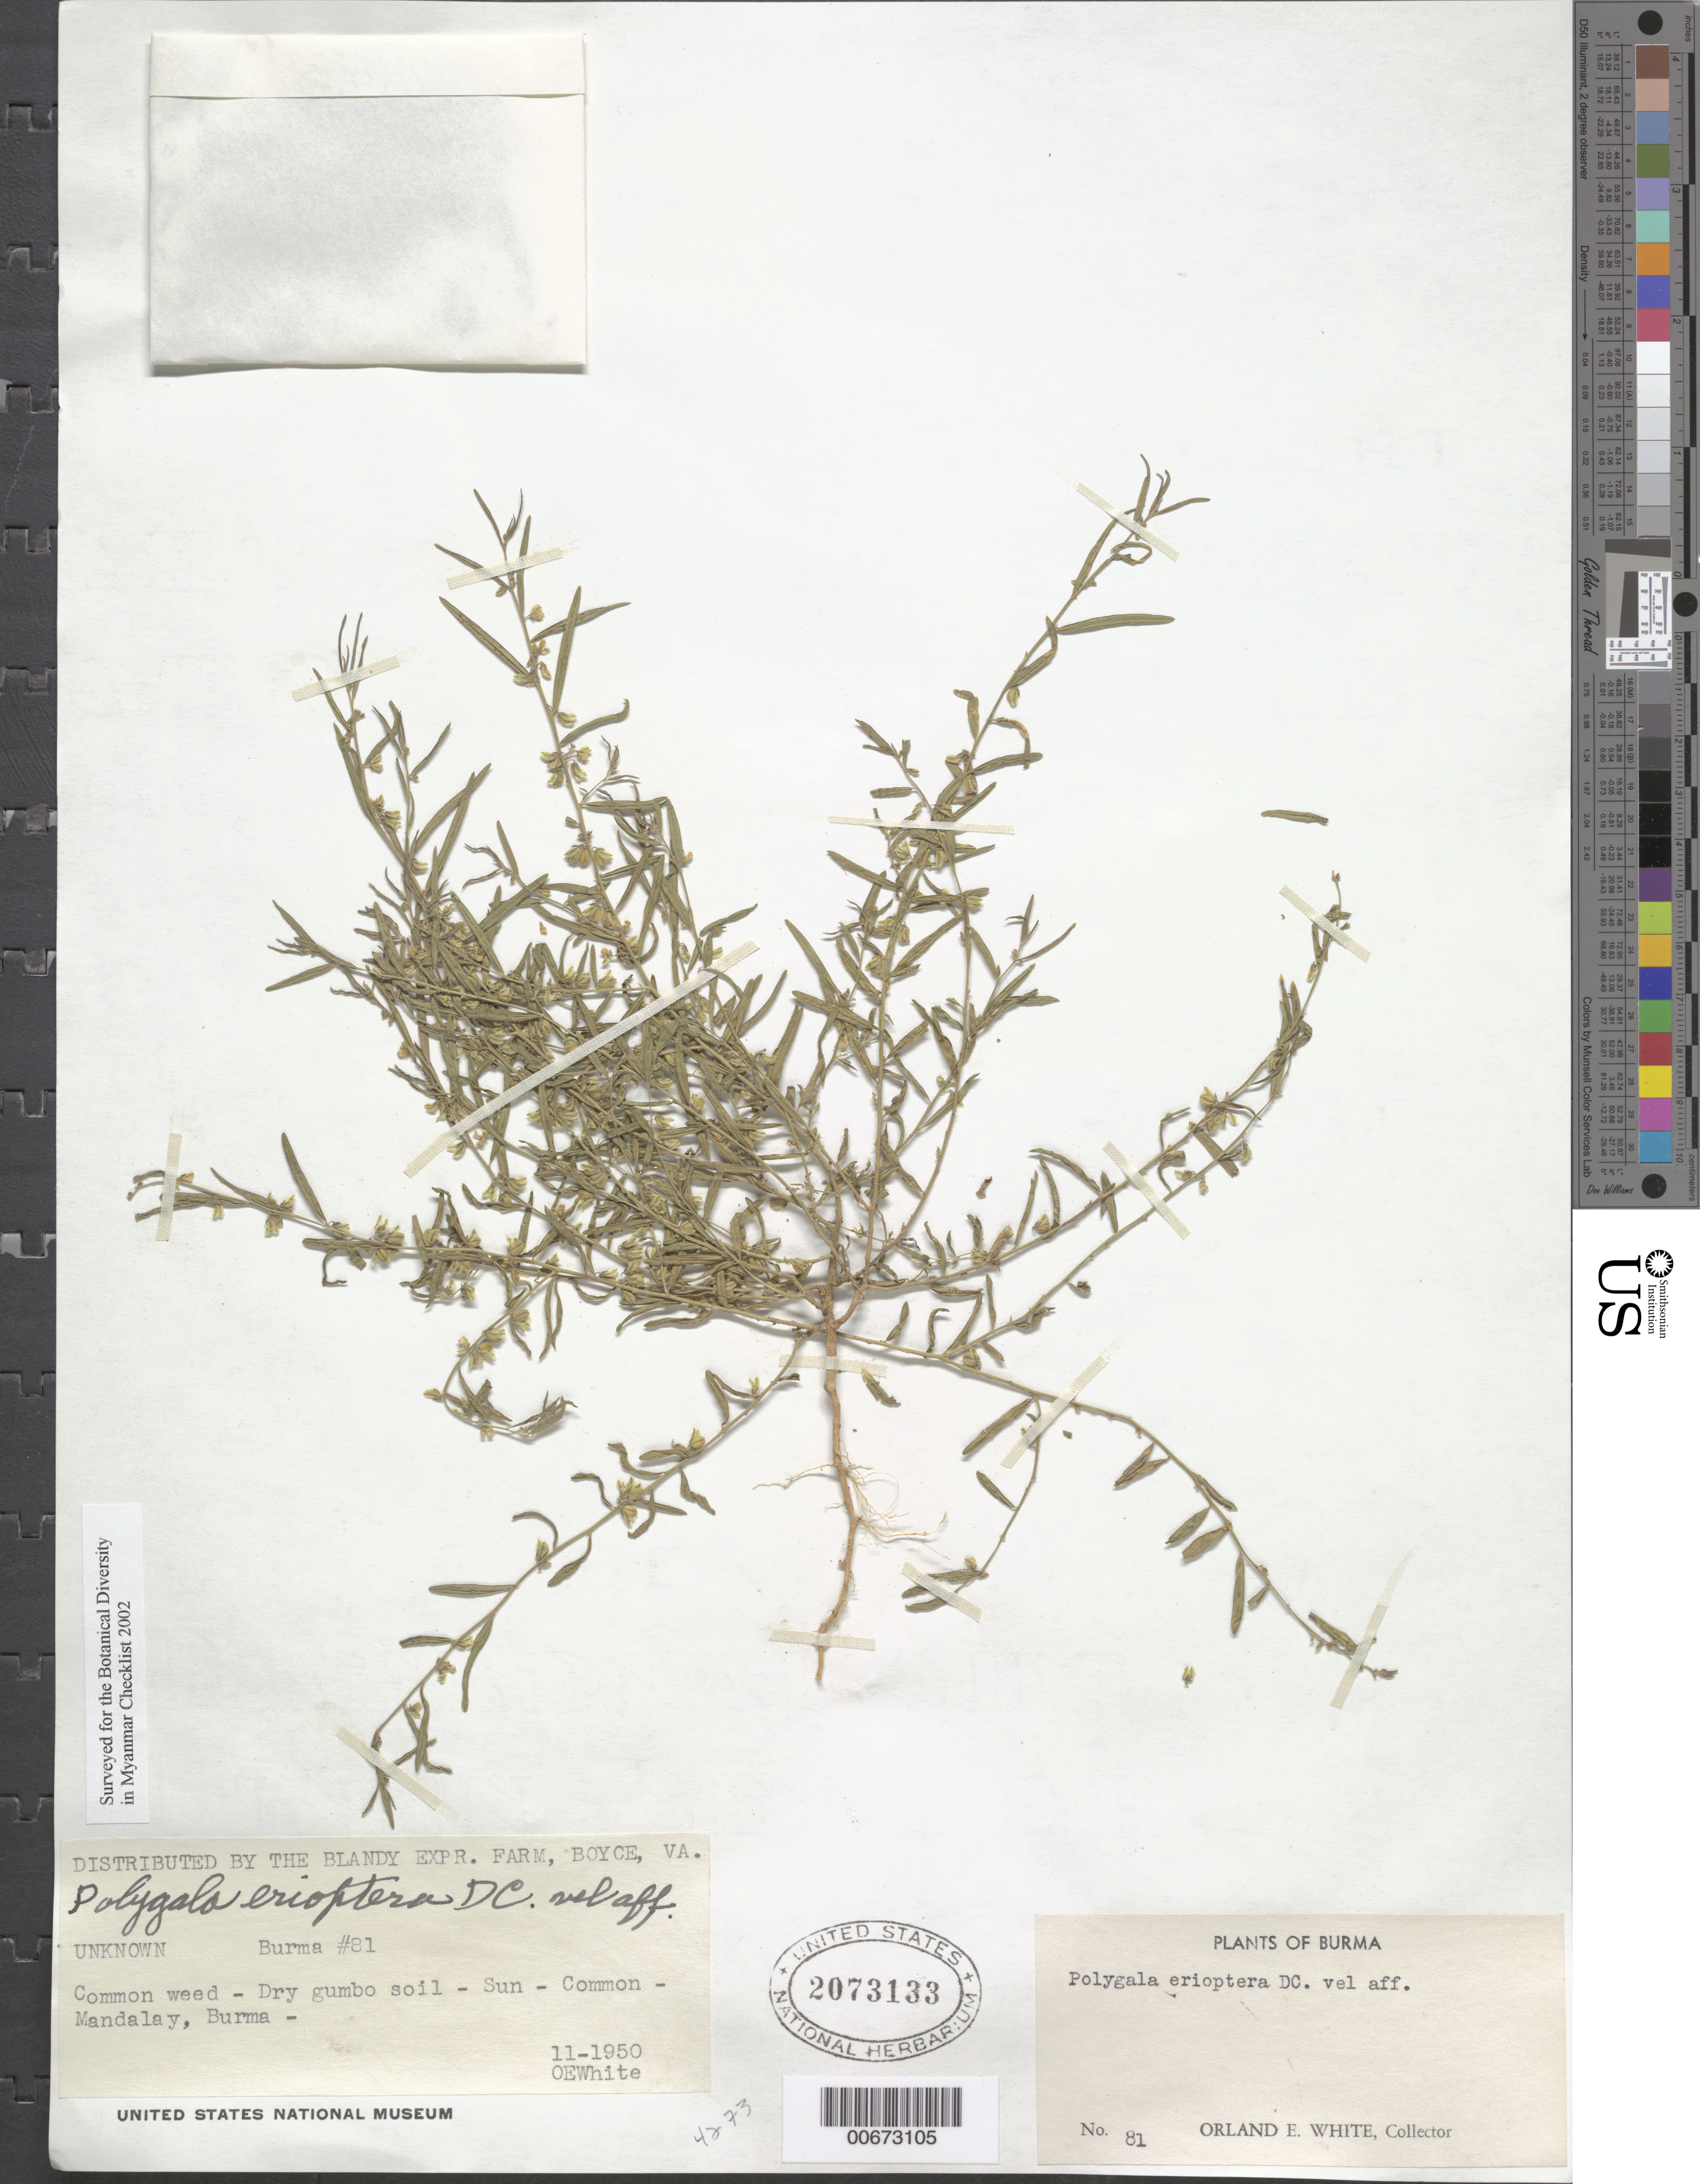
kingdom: Plantae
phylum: Tracheophyta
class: Magnoliopsida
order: Fabales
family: Polygalaceae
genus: Polygala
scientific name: Polygala erioptera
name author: DC.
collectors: O. E. White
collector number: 81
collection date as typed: Nov 1950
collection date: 1950-11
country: Myanmar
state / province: Mandalay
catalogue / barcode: US 2073133